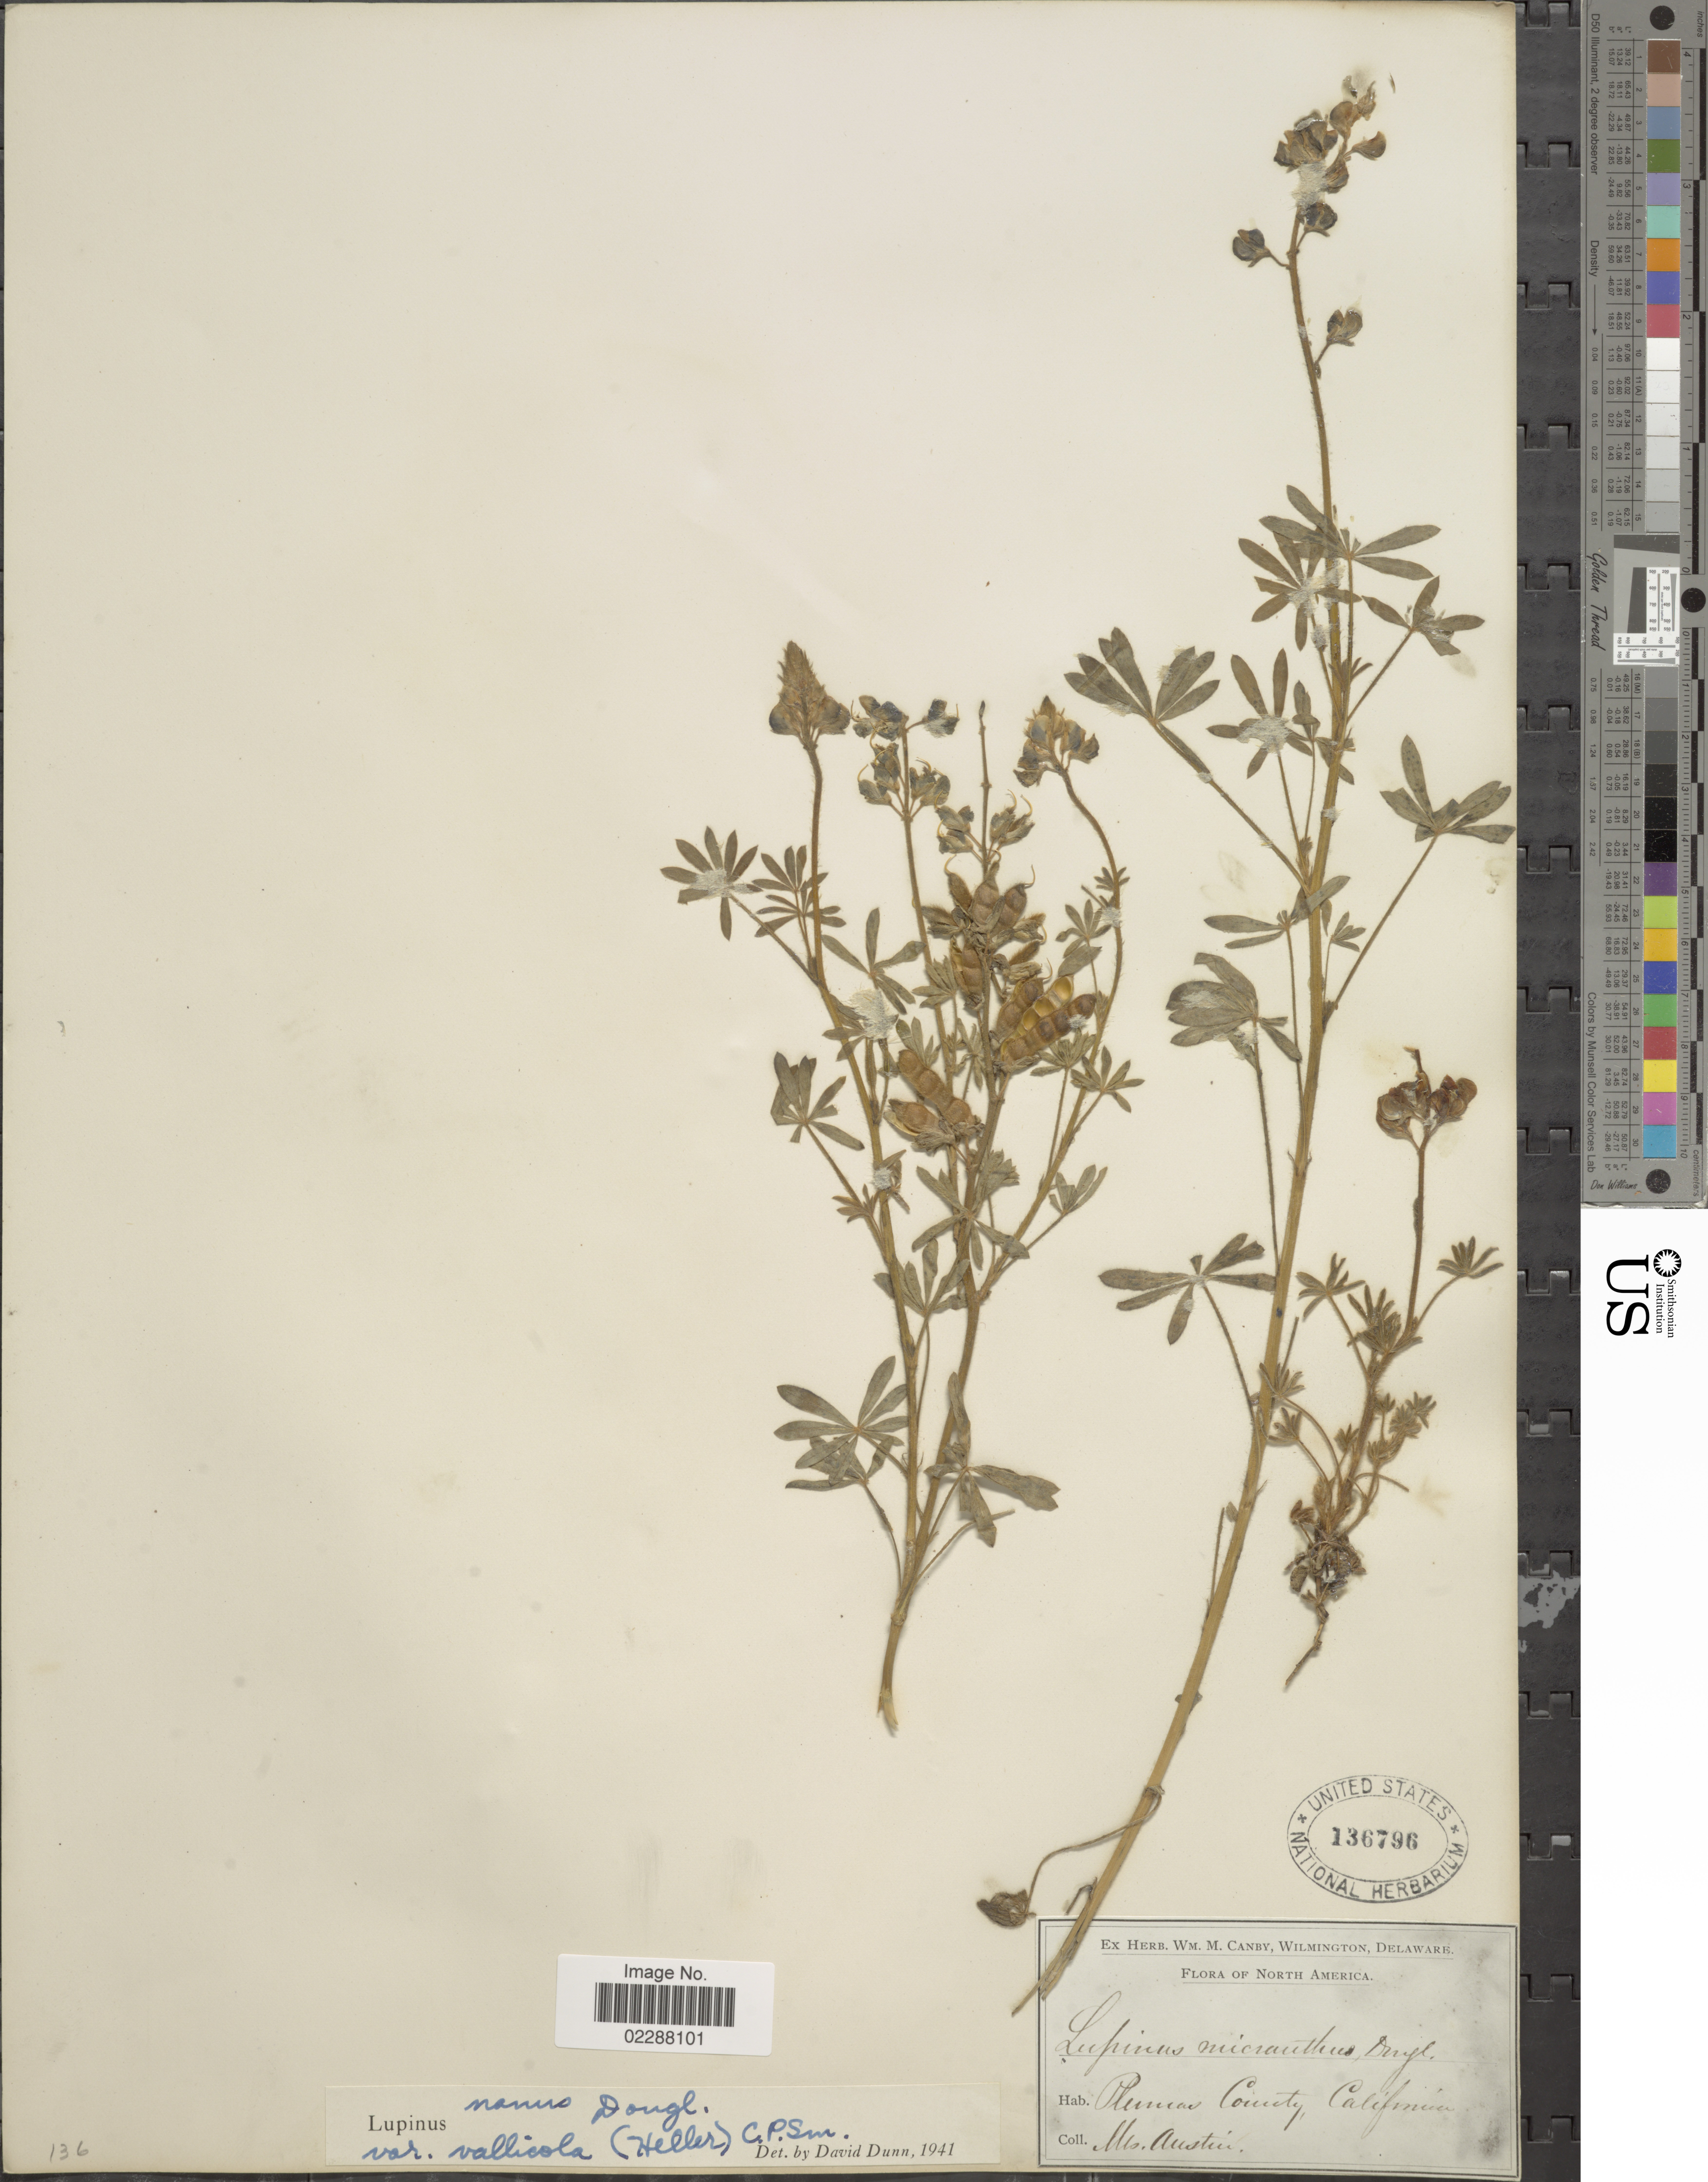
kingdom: Plantae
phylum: Tracheophyta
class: Magnoliopsida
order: Fabales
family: Fabaceae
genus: Lupinus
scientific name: Lupinus vallicola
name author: A. Heller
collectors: Austin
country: United States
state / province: California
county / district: Plumas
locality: Plumas County, California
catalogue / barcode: US 136796